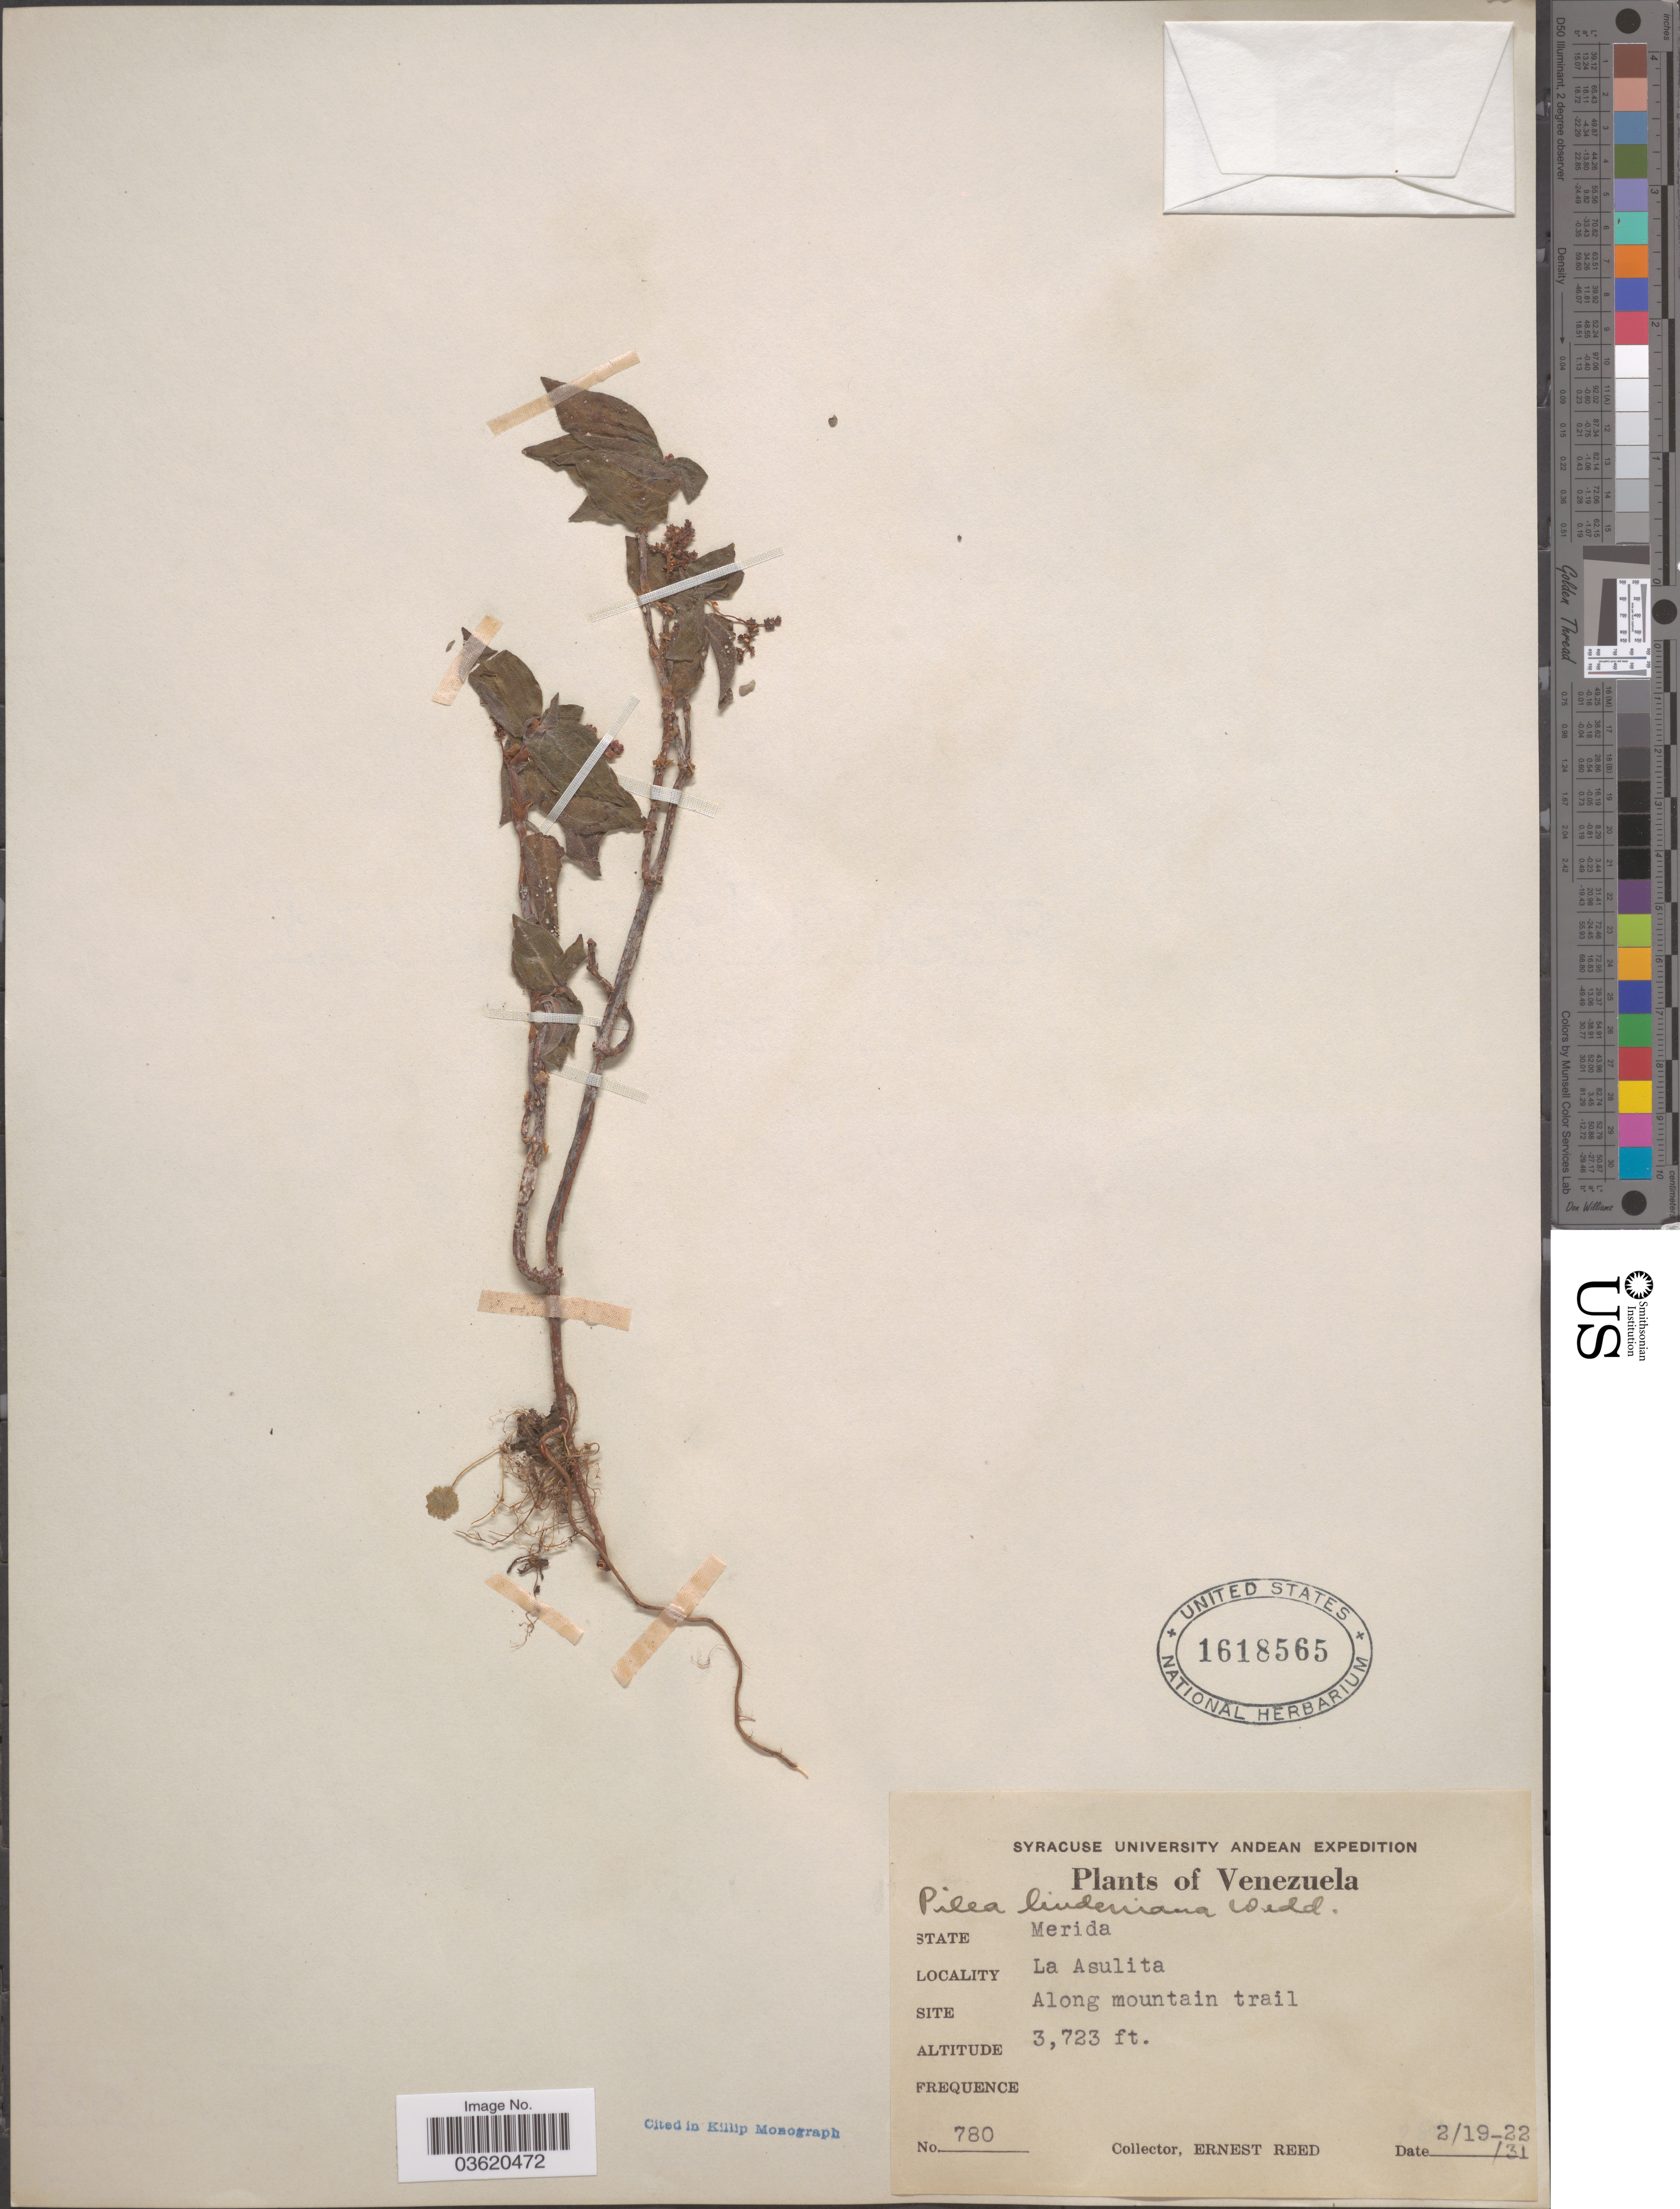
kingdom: Plantae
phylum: Tracheophyta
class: Magnoliopsida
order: Rosales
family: Urticaceae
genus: Pilea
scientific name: Pilea lindeniana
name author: Wedd.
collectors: E. Reed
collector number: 780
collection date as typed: Transcribed d/m/y: 19/2/31 to 22/2/31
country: Venezuela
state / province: Merida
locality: La Asulita. Along mountain trail.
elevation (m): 1135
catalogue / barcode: US 1618565